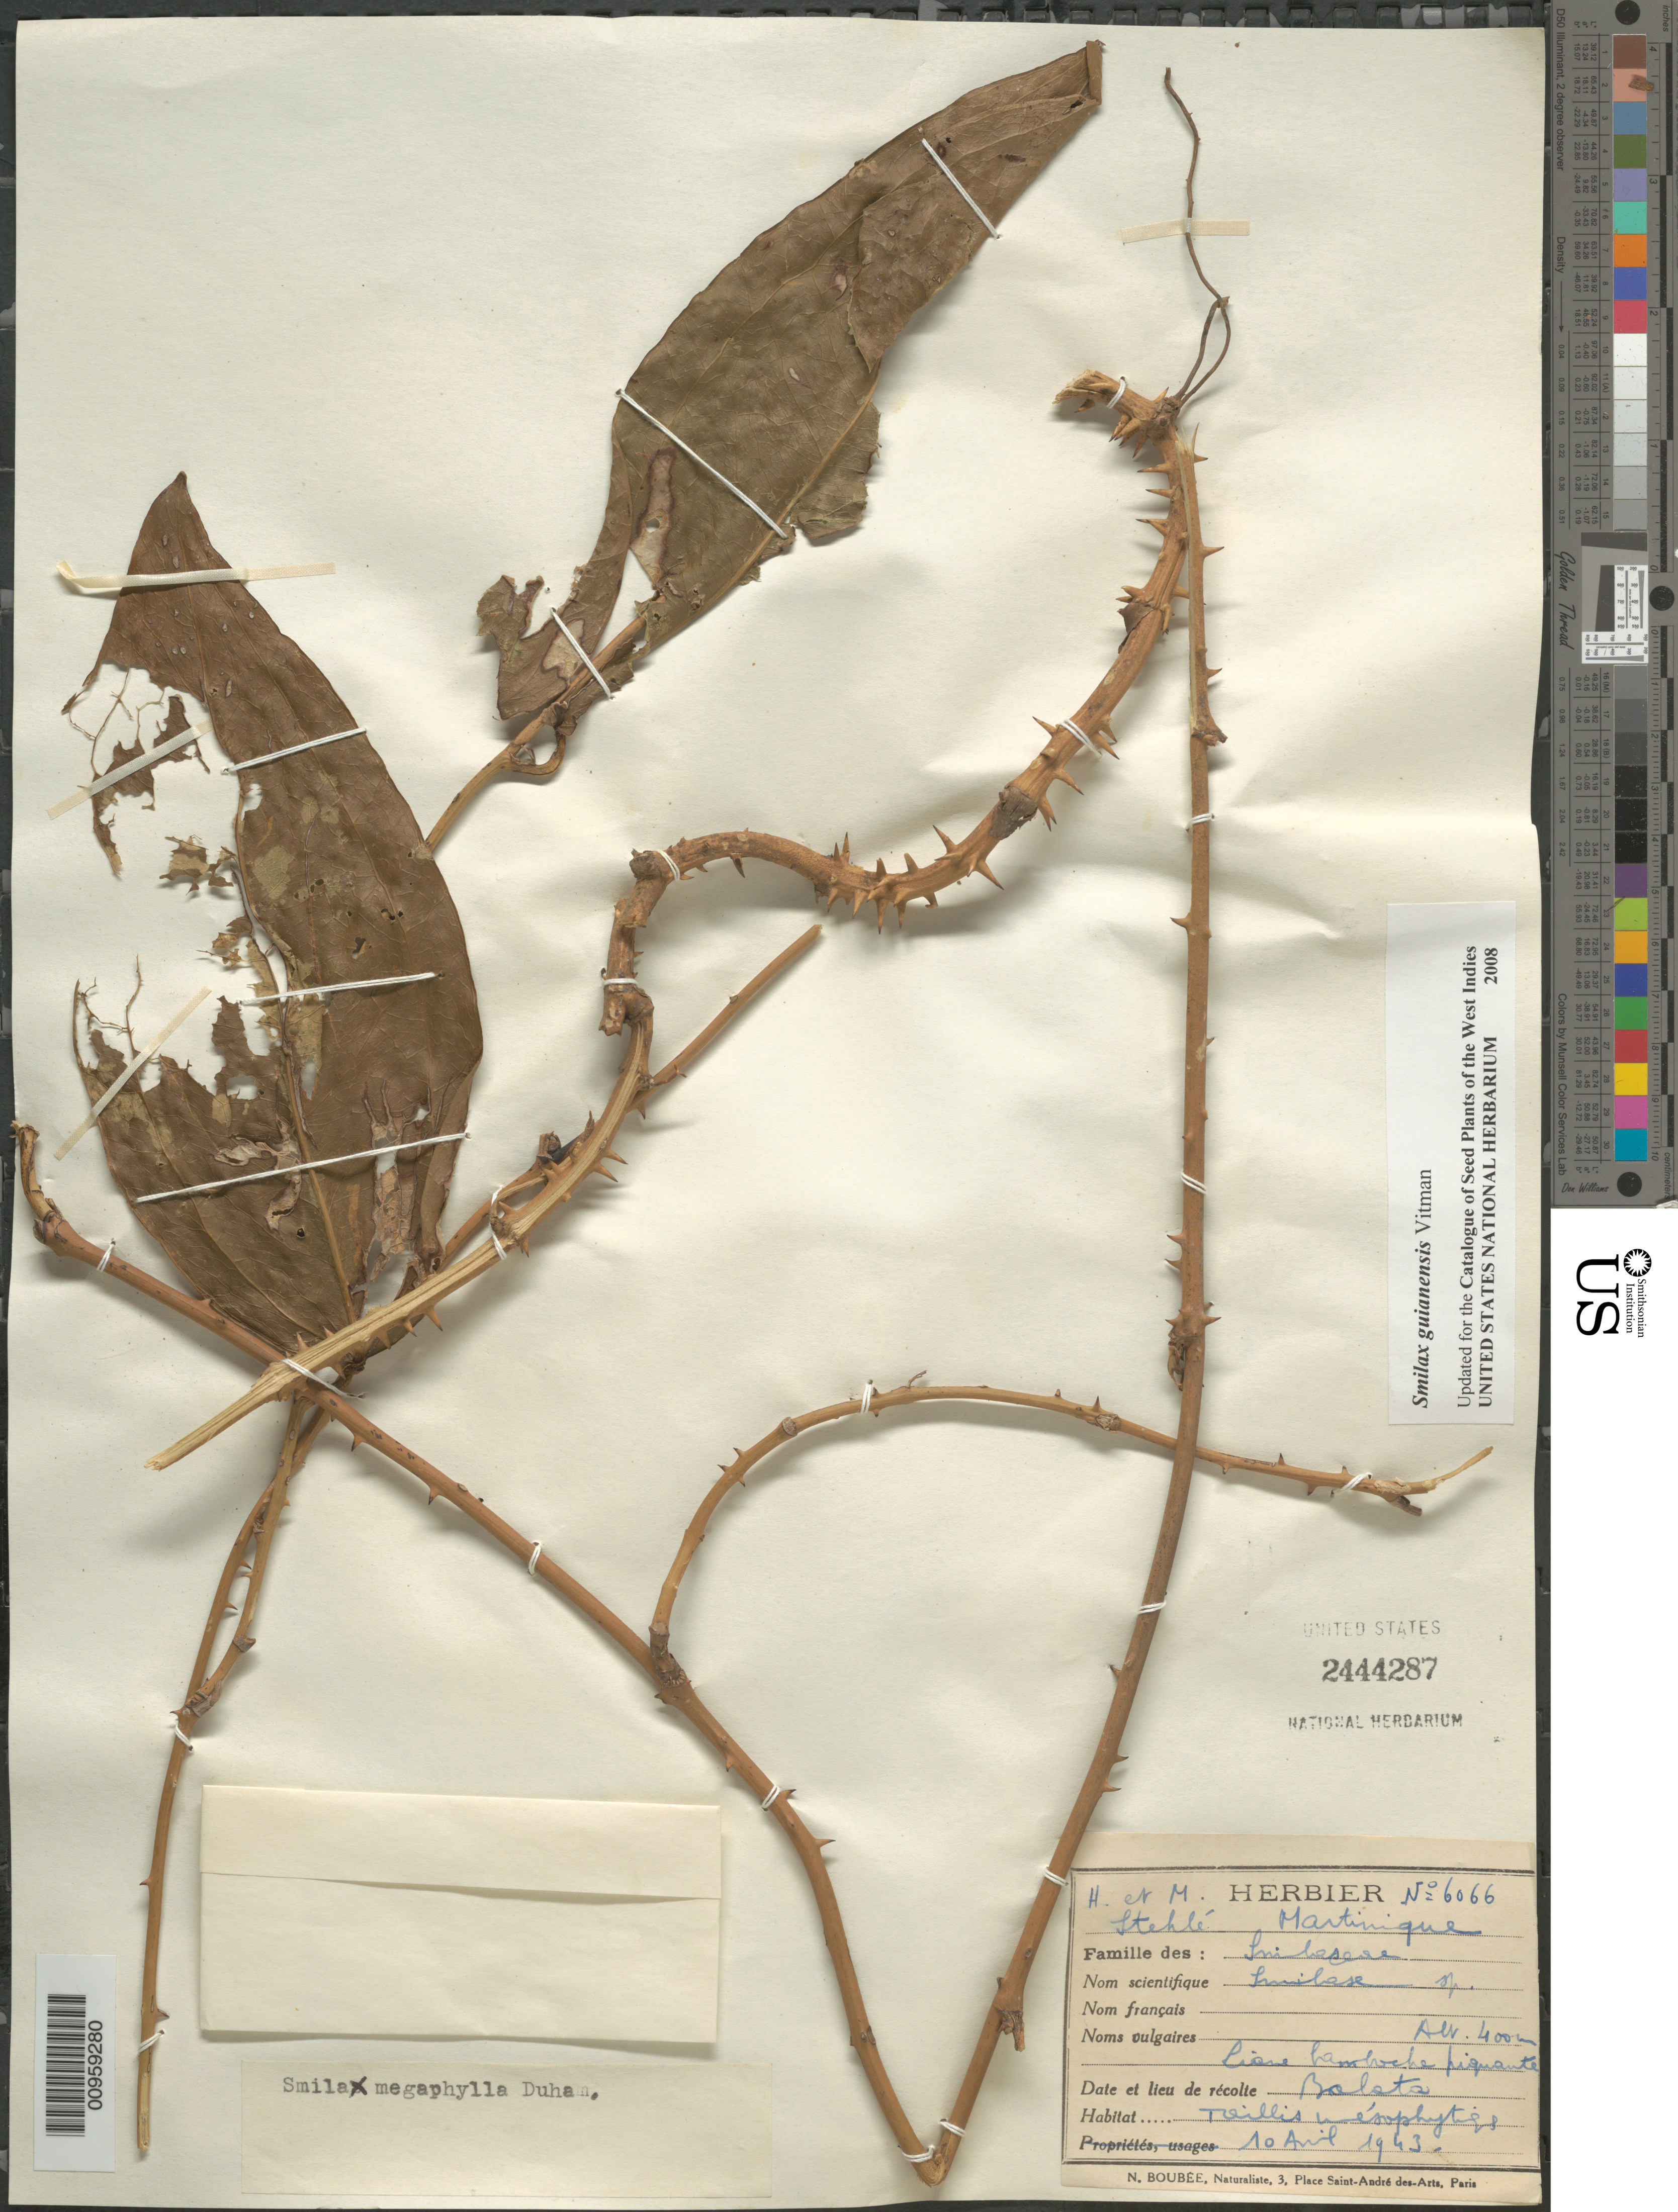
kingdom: Plantae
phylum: Tracheophyta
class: Liliopsida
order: Liliales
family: Smilacaceae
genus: Smilax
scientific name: Smilax guianensis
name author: Vitman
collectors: H. Stehlé & M. Stehlé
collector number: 6066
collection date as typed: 10 Apr 1943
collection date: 1943-04-10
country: Martinique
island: Martinique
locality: Balata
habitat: Tailles mésophytiques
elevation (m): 400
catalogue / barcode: US 2444287